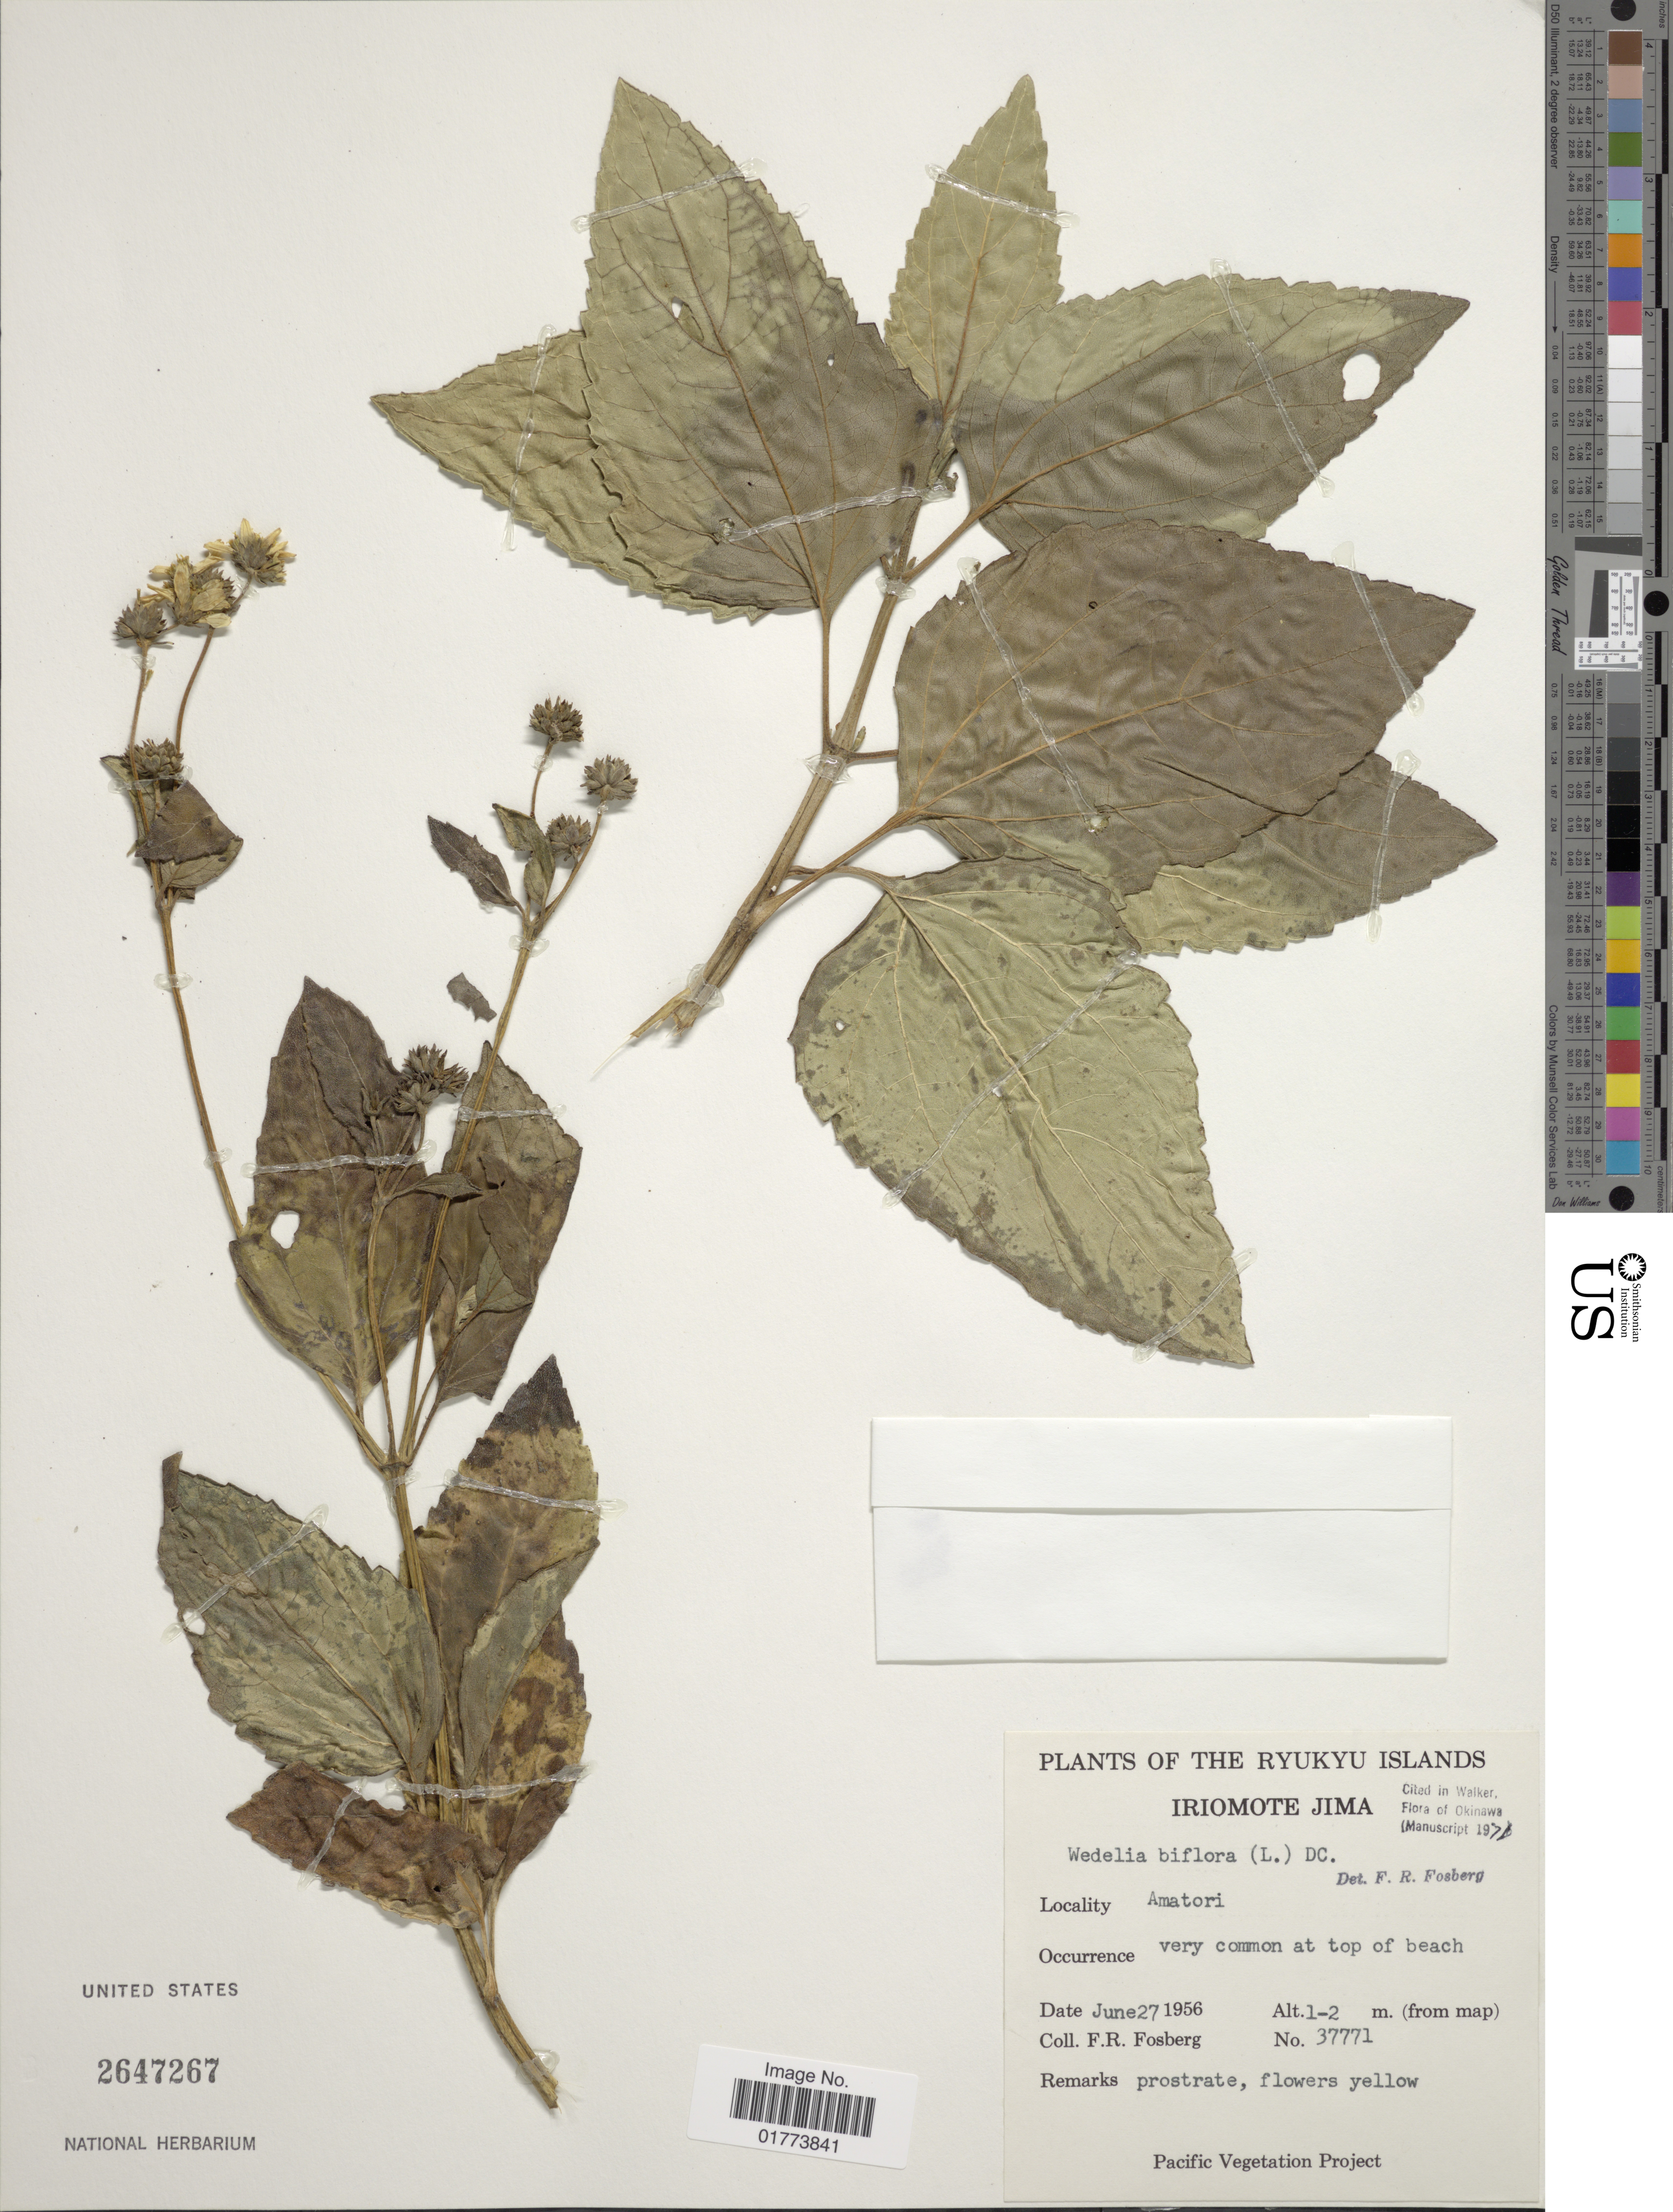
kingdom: Plantae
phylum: Tracheophyta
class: Magnoliopsida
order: Asterales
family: Asteraceae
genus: Wollastonia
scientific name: Wollastonia biflora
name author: (L.) DC.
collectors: F. R. Fosberg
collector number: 37771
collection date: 1956-06-27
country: Japan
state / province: Okinawa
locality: Ryukyu Islands, Iriomote Jima, Amatori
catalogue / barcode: US 2647267